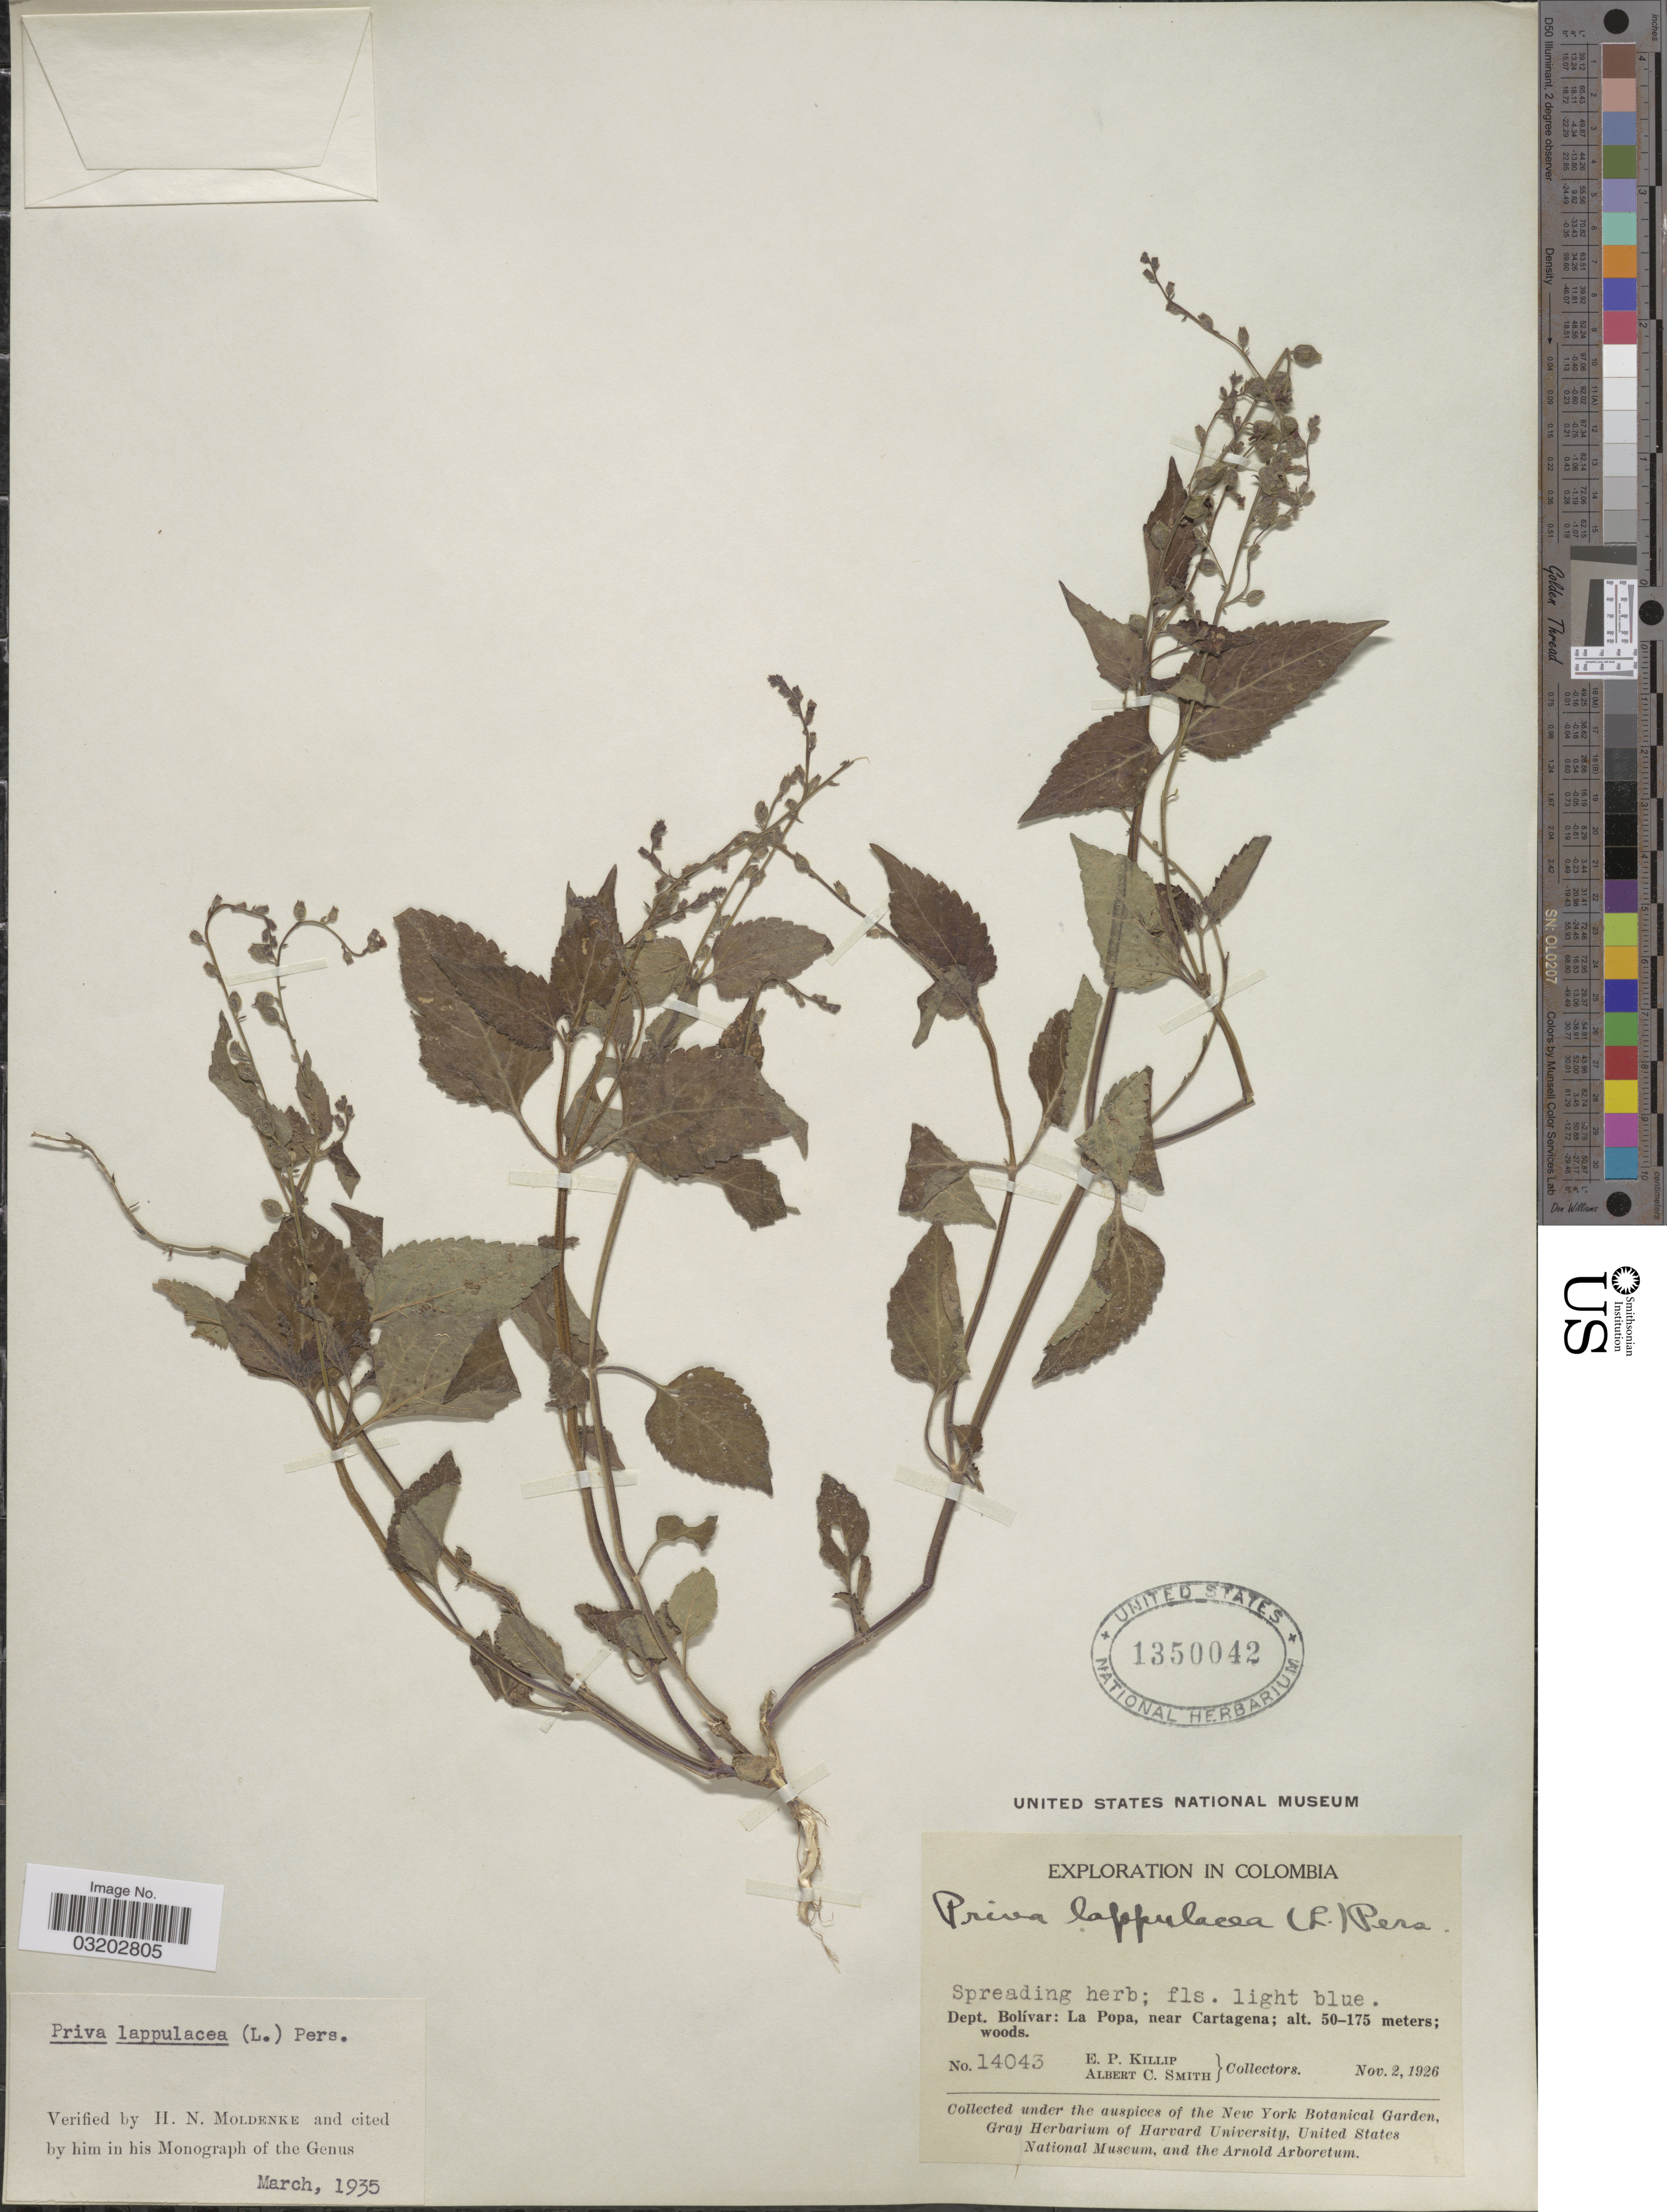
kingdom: Plantae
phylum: Tracheophyta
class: Magnoliopsida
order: Lamiales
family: Verbenaceae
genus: Priva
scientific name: Priva lappulacea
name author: (L.) Pers.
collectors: E. P. Killip & A. C. Smith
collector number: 14043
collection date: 1926-11-02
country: Colombia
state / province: Bolívar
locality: La Popa, near Cartagena.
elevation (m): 50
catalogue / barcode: US 1350042